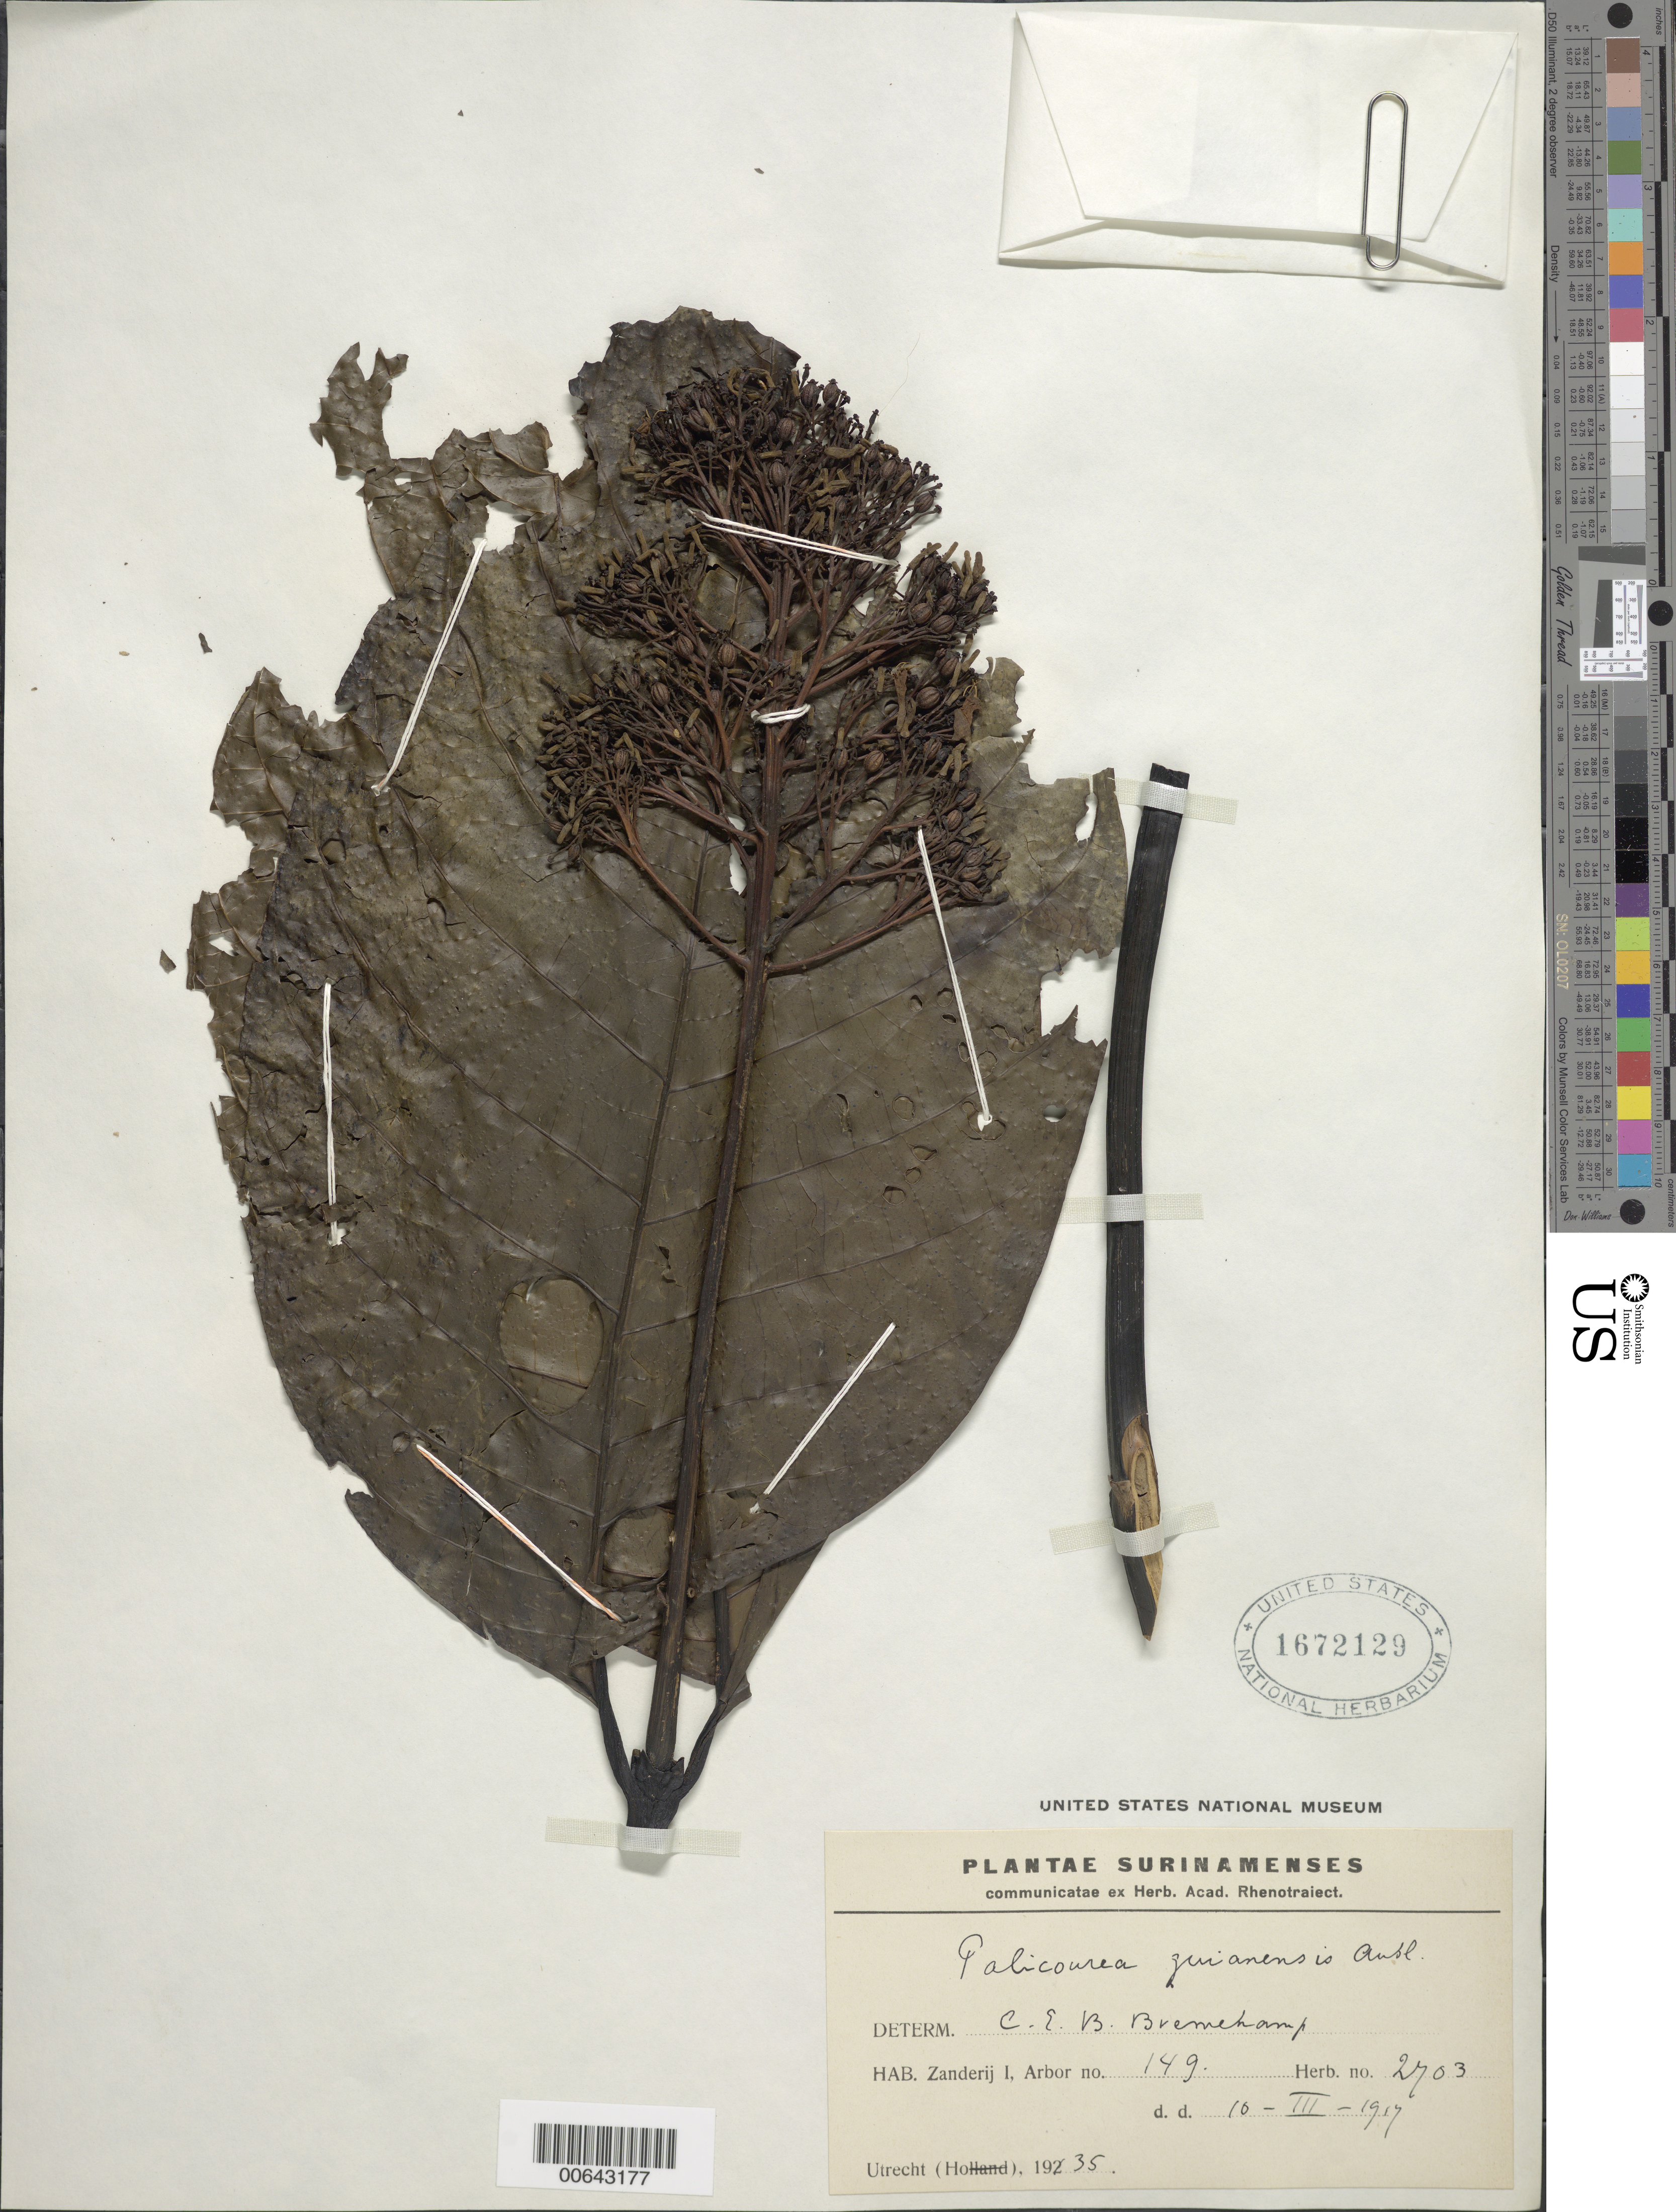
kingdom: Plantae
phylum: Tracheophyta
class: Magnoliopsida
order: Gentianales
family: Rubiaceae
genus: Palicourea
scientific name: Palicourea guianensis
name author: Aubl.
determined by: Bremekamp, C. E. B.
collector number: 2703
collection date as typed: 10-Mar-17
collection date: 1917-03-10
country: Suriname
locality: Zanderij I., Forest Reserve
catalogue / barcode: US 1672129